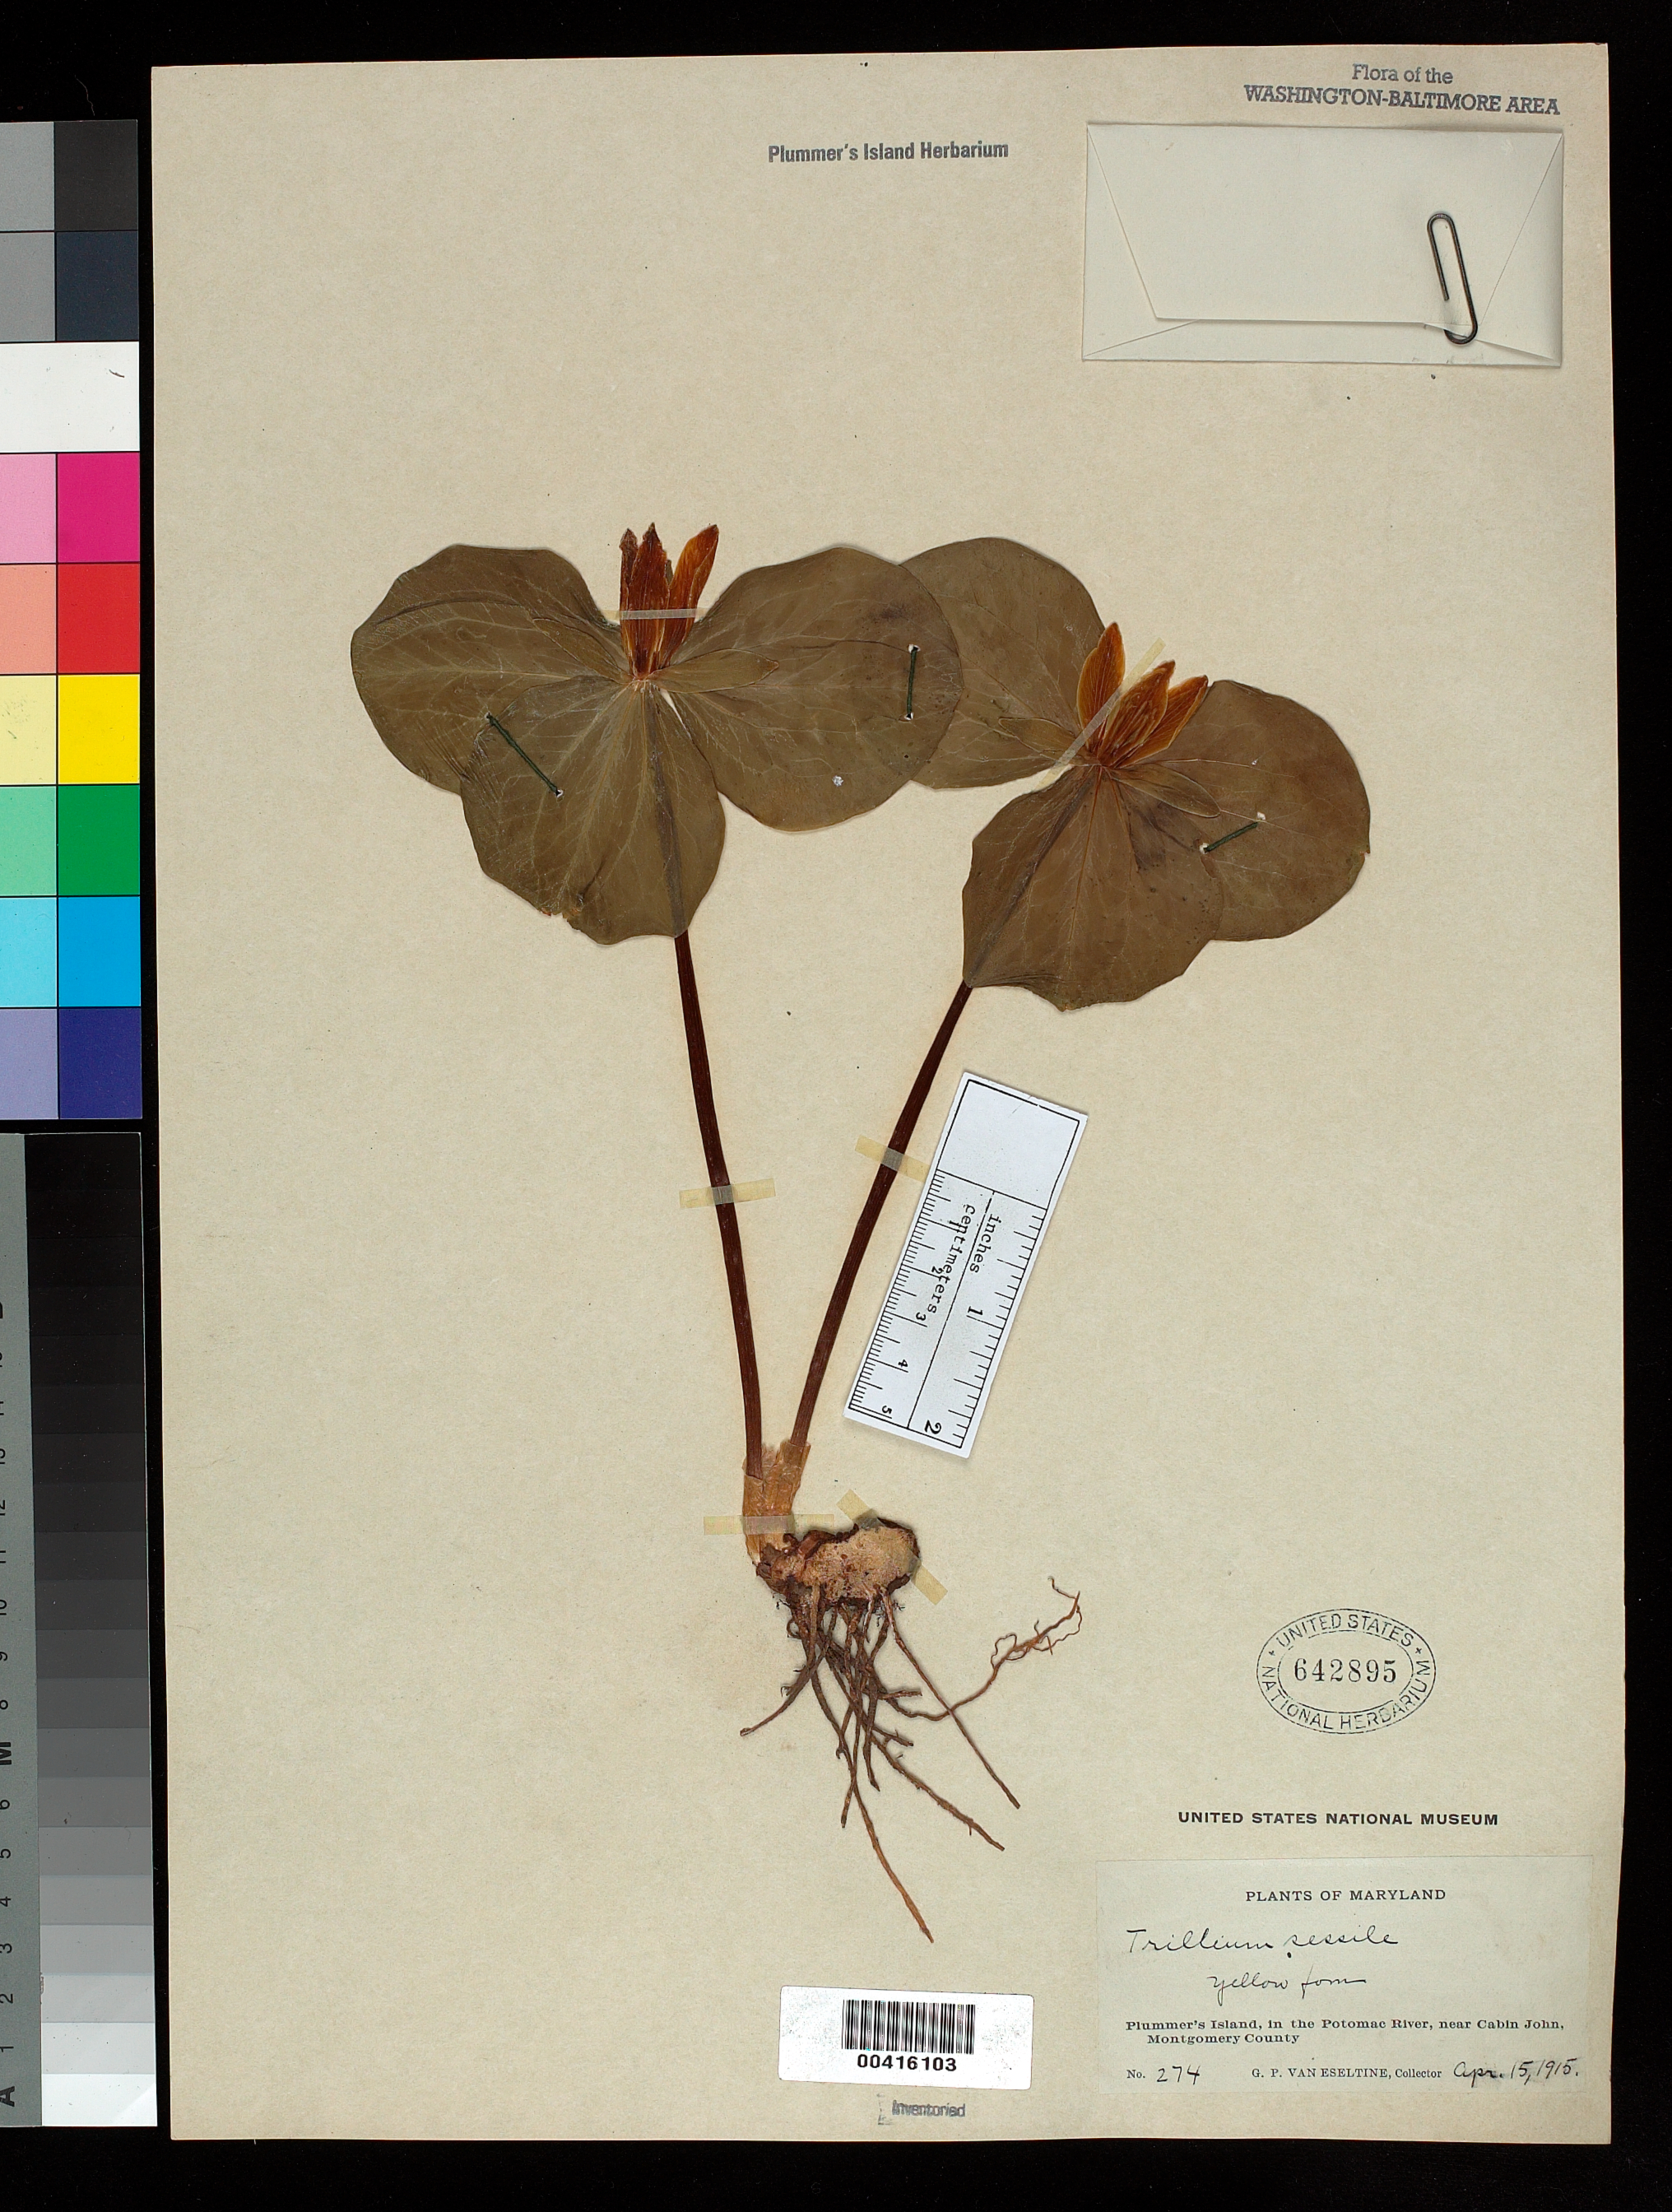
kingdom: Plantae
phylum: Tracheophyta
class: Liliopsida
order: Liliales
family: Melanthiaceae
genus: Trillium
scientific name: Trillium sessile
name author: L.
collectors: G. P. Van Eseltine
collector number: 273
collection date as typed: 15 Apr 1915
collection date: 1915-04-15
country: United States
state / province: Maryland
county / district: Montgomery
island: Plummers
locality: Plummer's Island C. & O. Canal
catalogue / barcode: US 642894